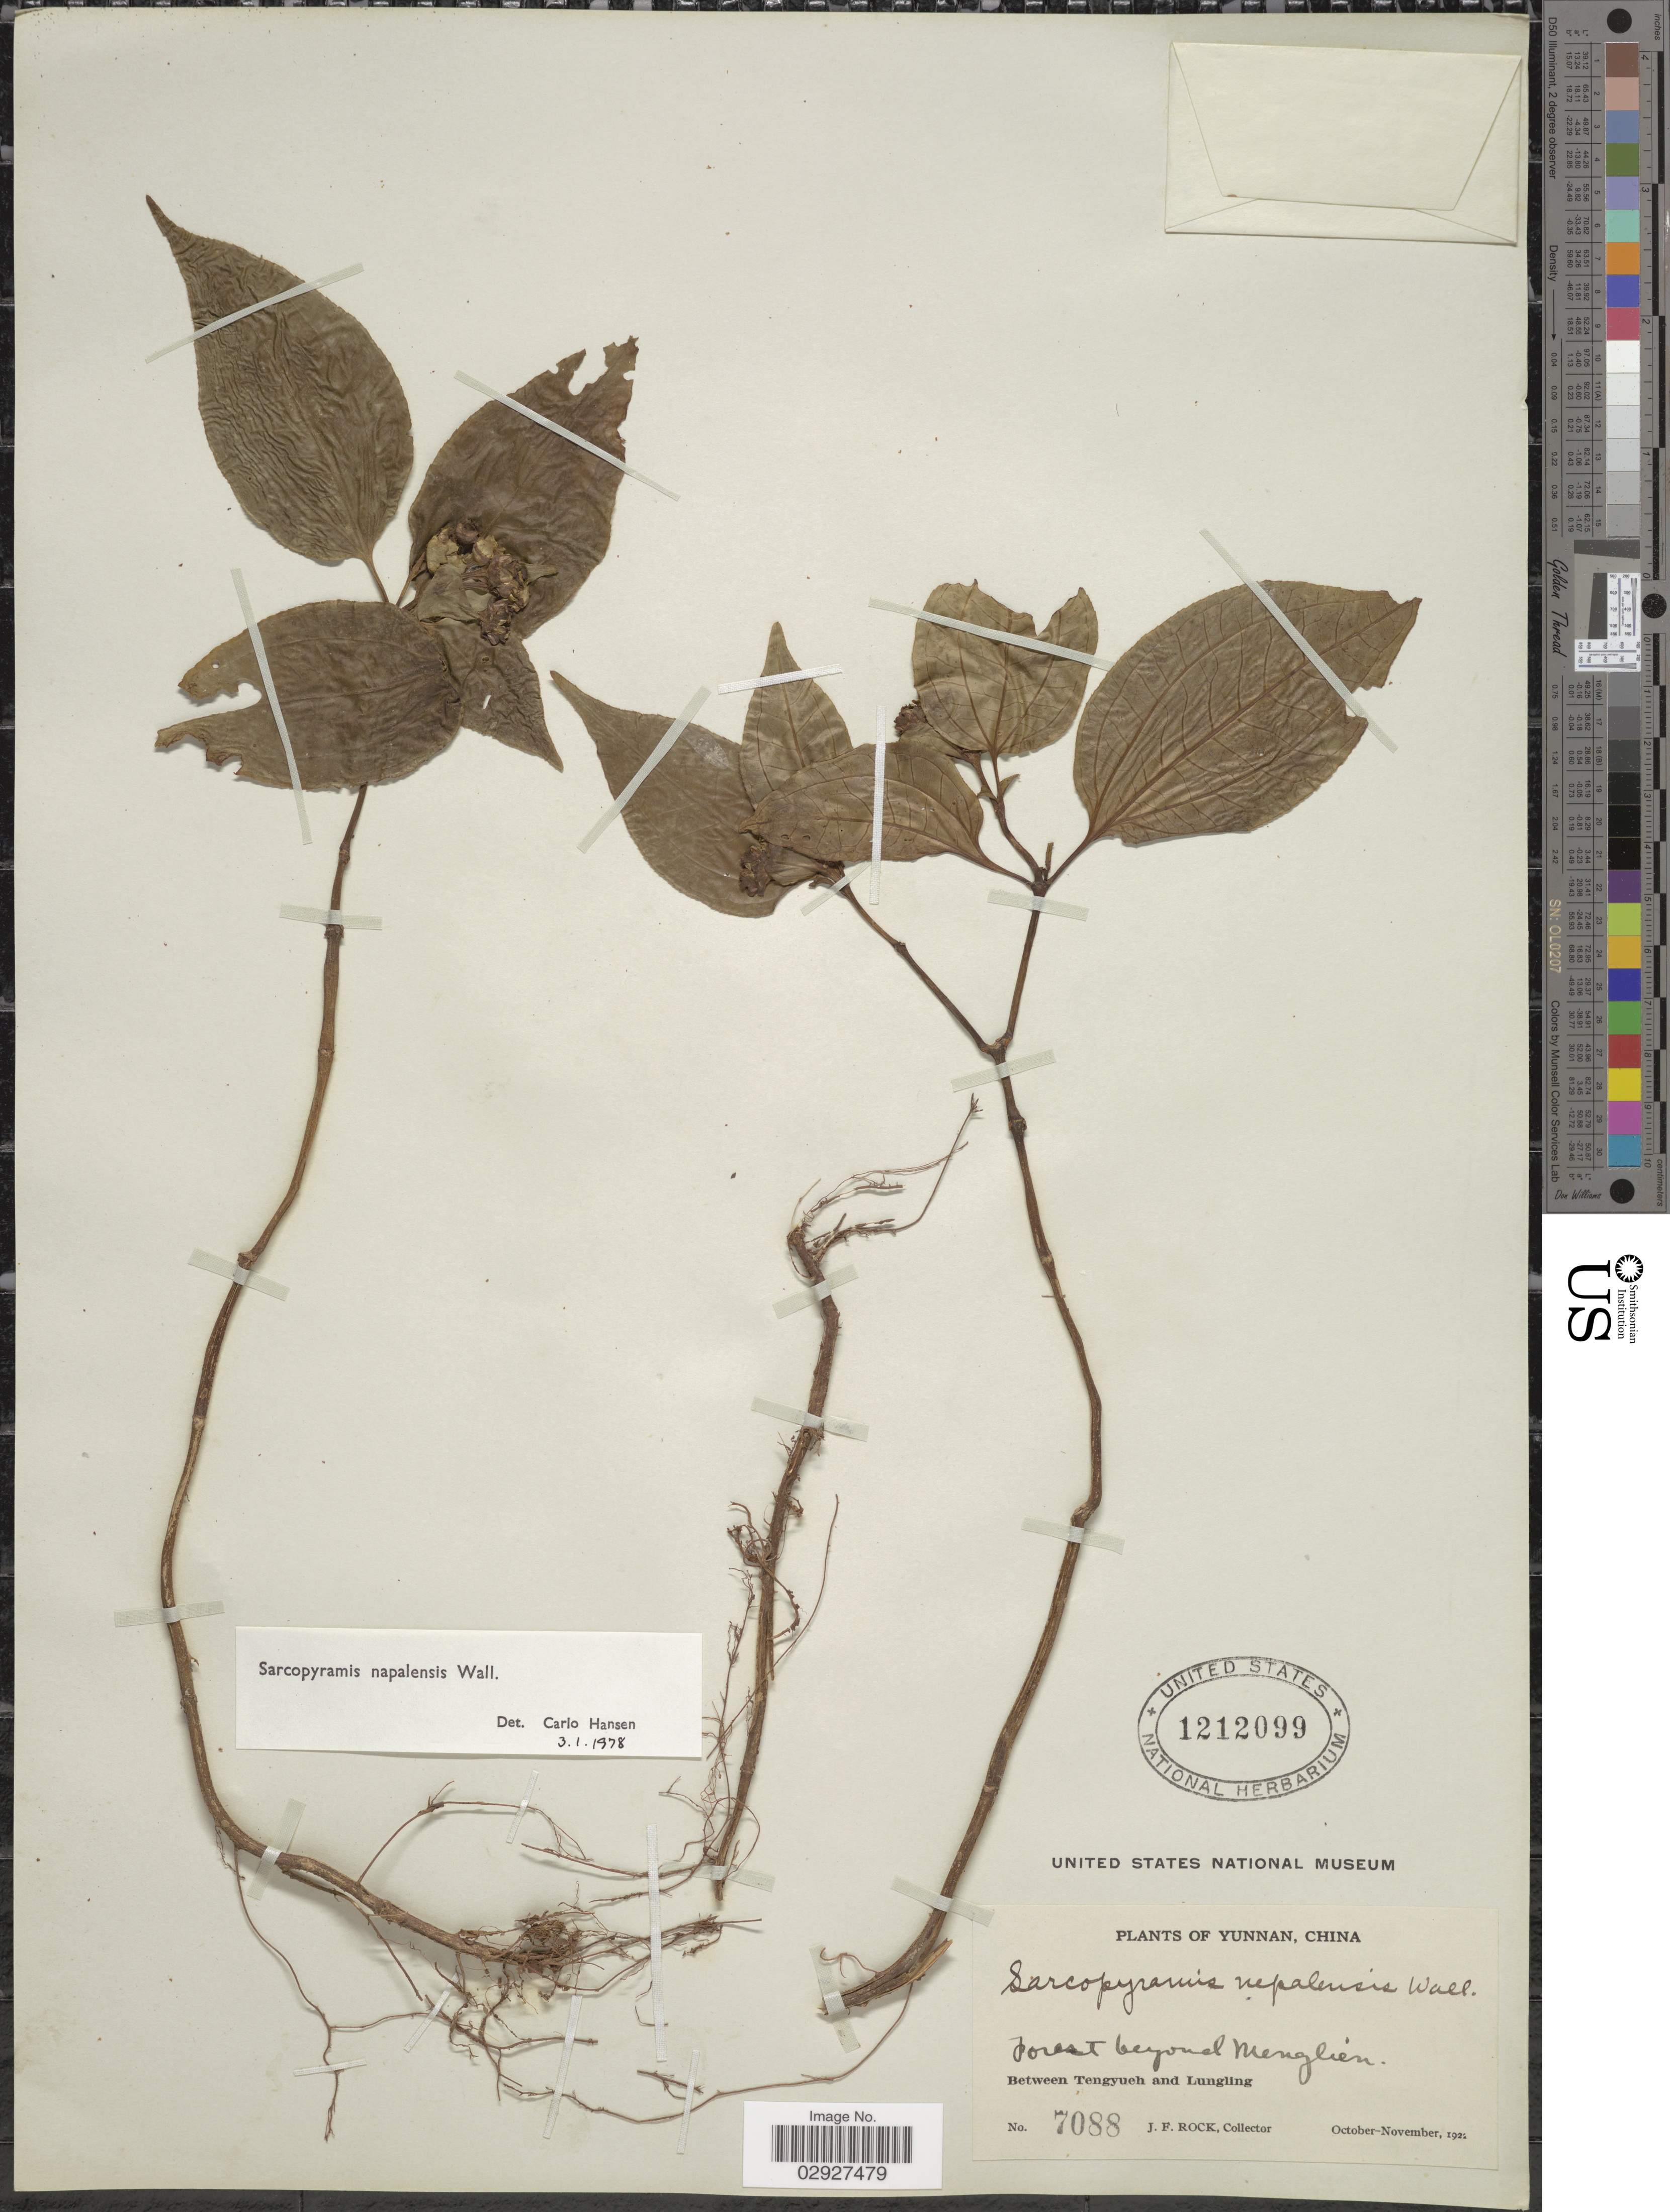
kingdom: Plantae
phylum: Tracheophyta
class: Magnoliopsida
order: Myrtales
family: Melastomataceae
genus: Sarcopyramis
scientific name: Sarcopyramis napalensis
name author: Wall.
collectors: J. Rock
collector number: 7088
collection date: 1922-10/1922-11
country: China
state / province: Yunnan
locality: Forest beyond Menglien. Between Tengyueh and Lungling.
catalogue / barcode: US 1212099